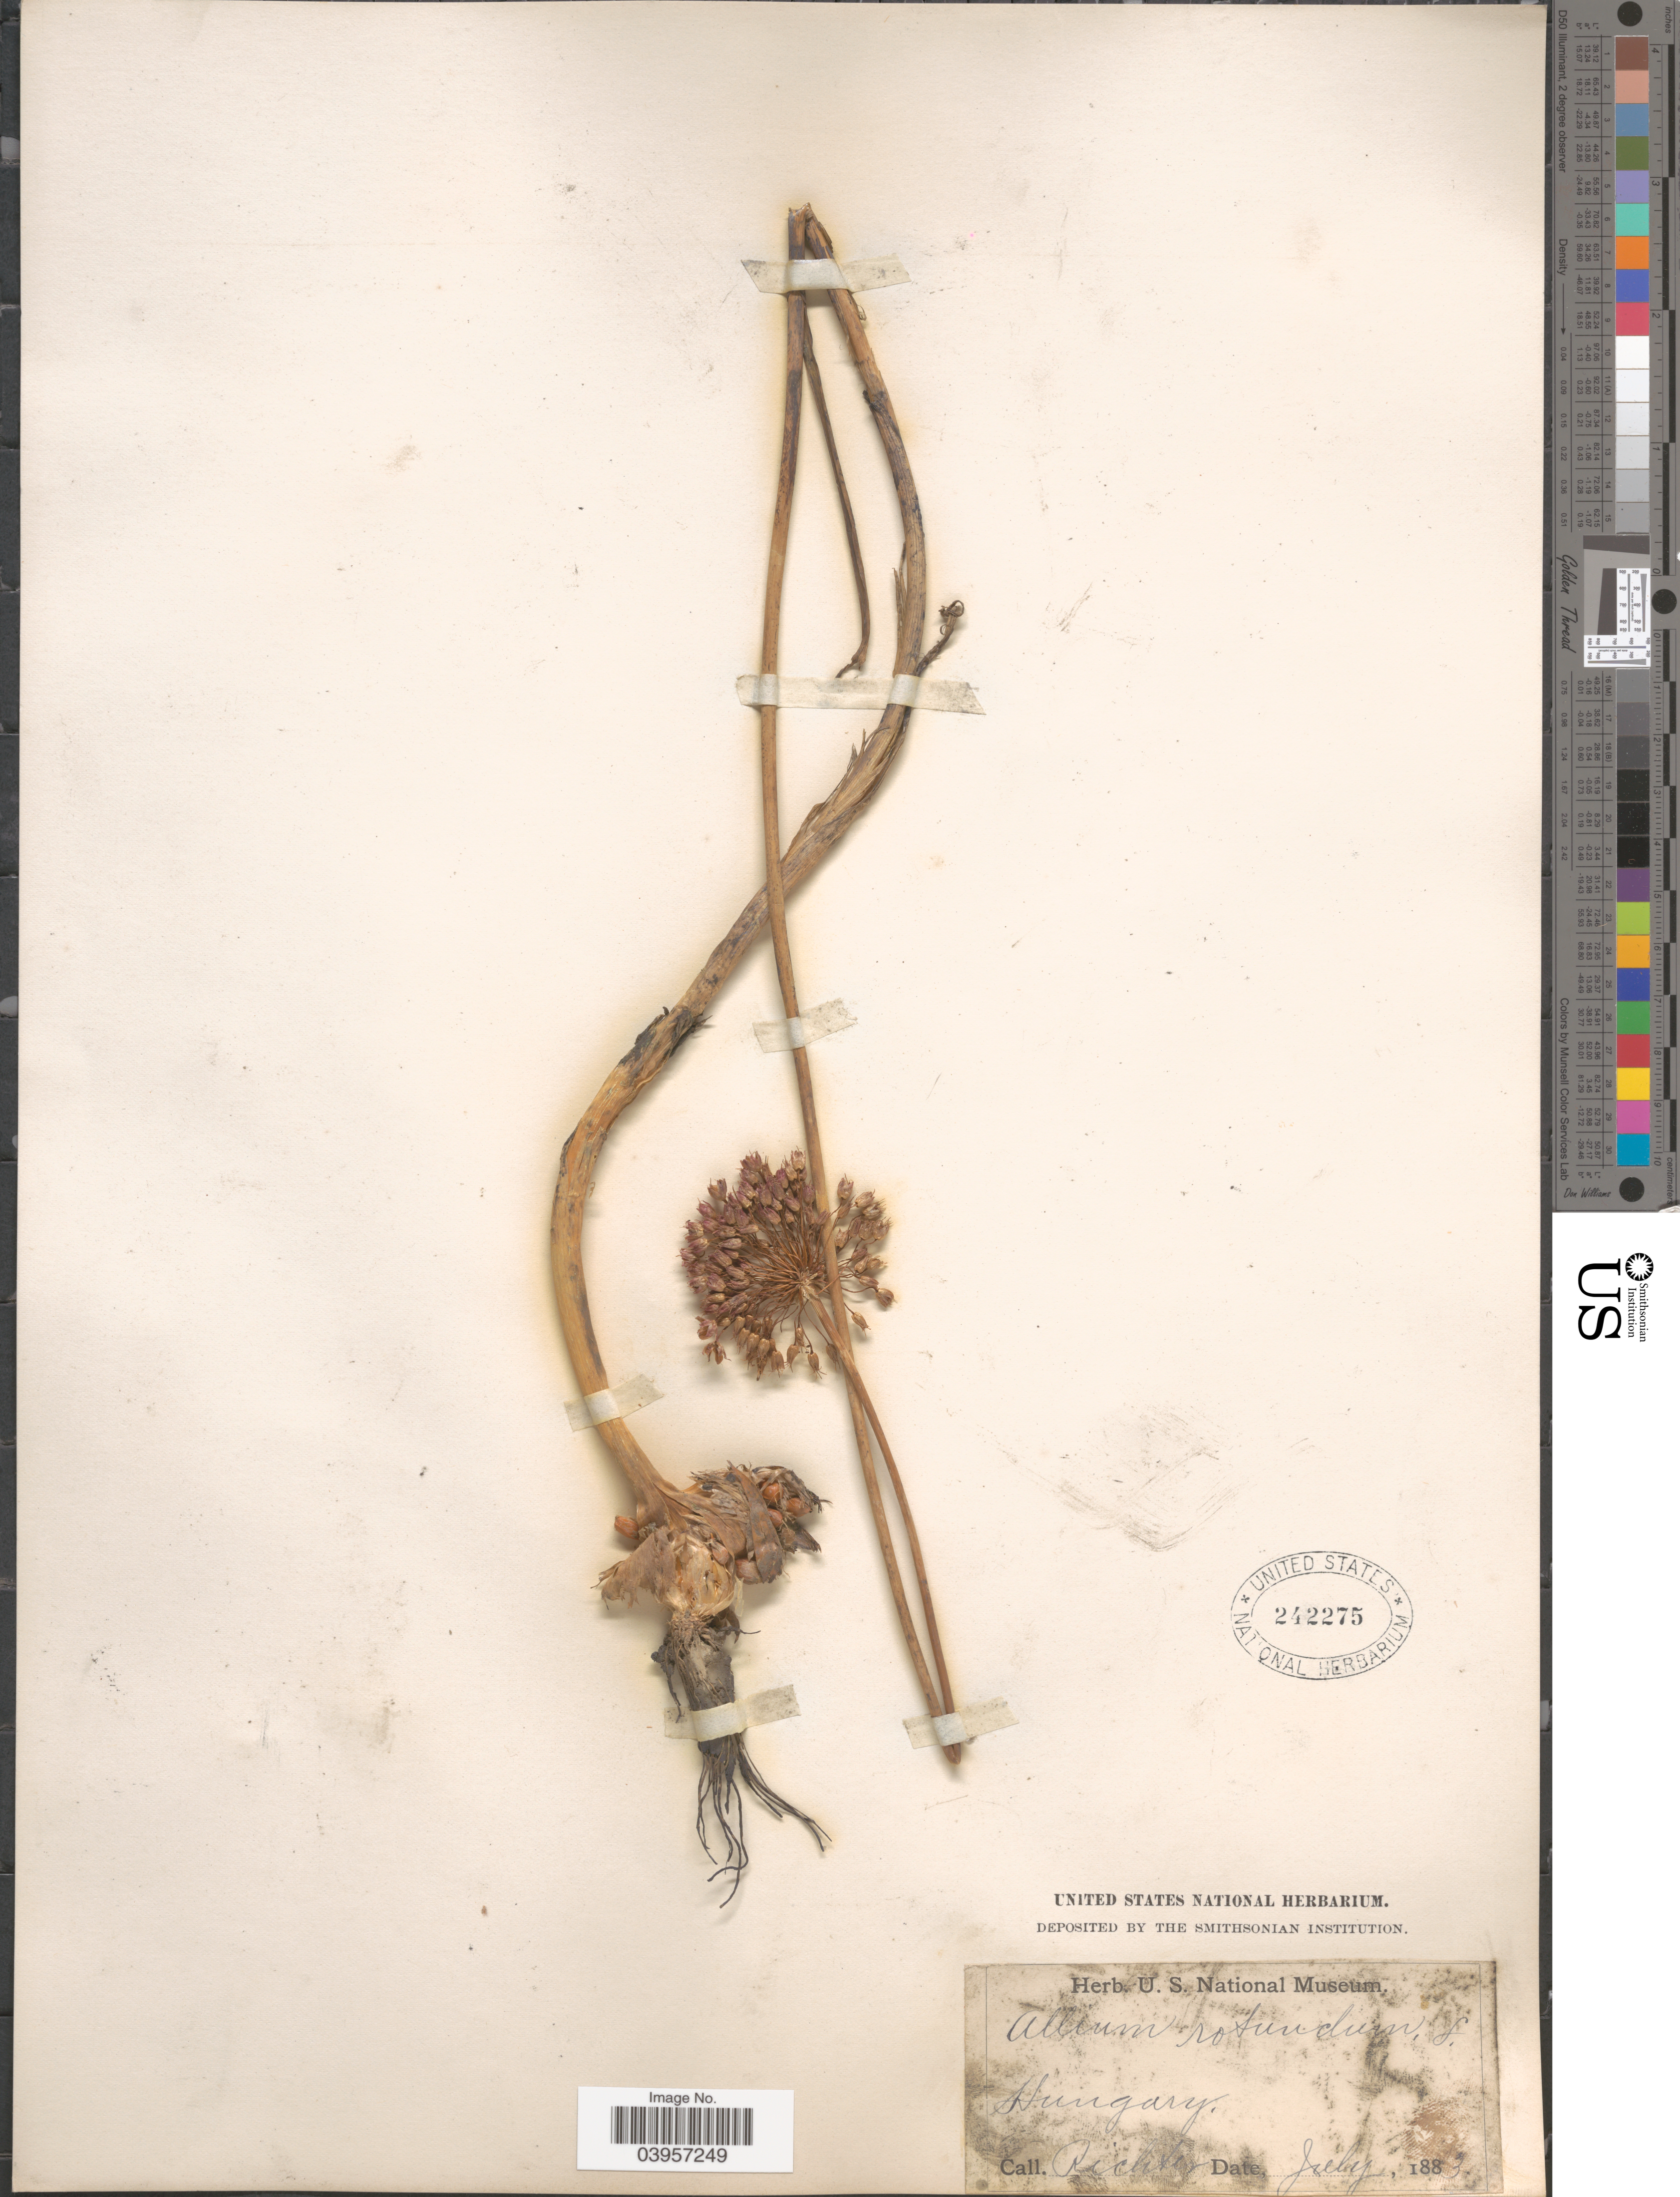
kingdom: Plantae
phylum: Tracheophyta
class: Liliopsida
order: Asparagales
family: Amaryllidaceae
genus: Allium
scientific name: Allium rotundum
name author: L.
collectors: -- Richter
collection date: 1883-07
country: Hungary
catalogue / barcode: US 242275